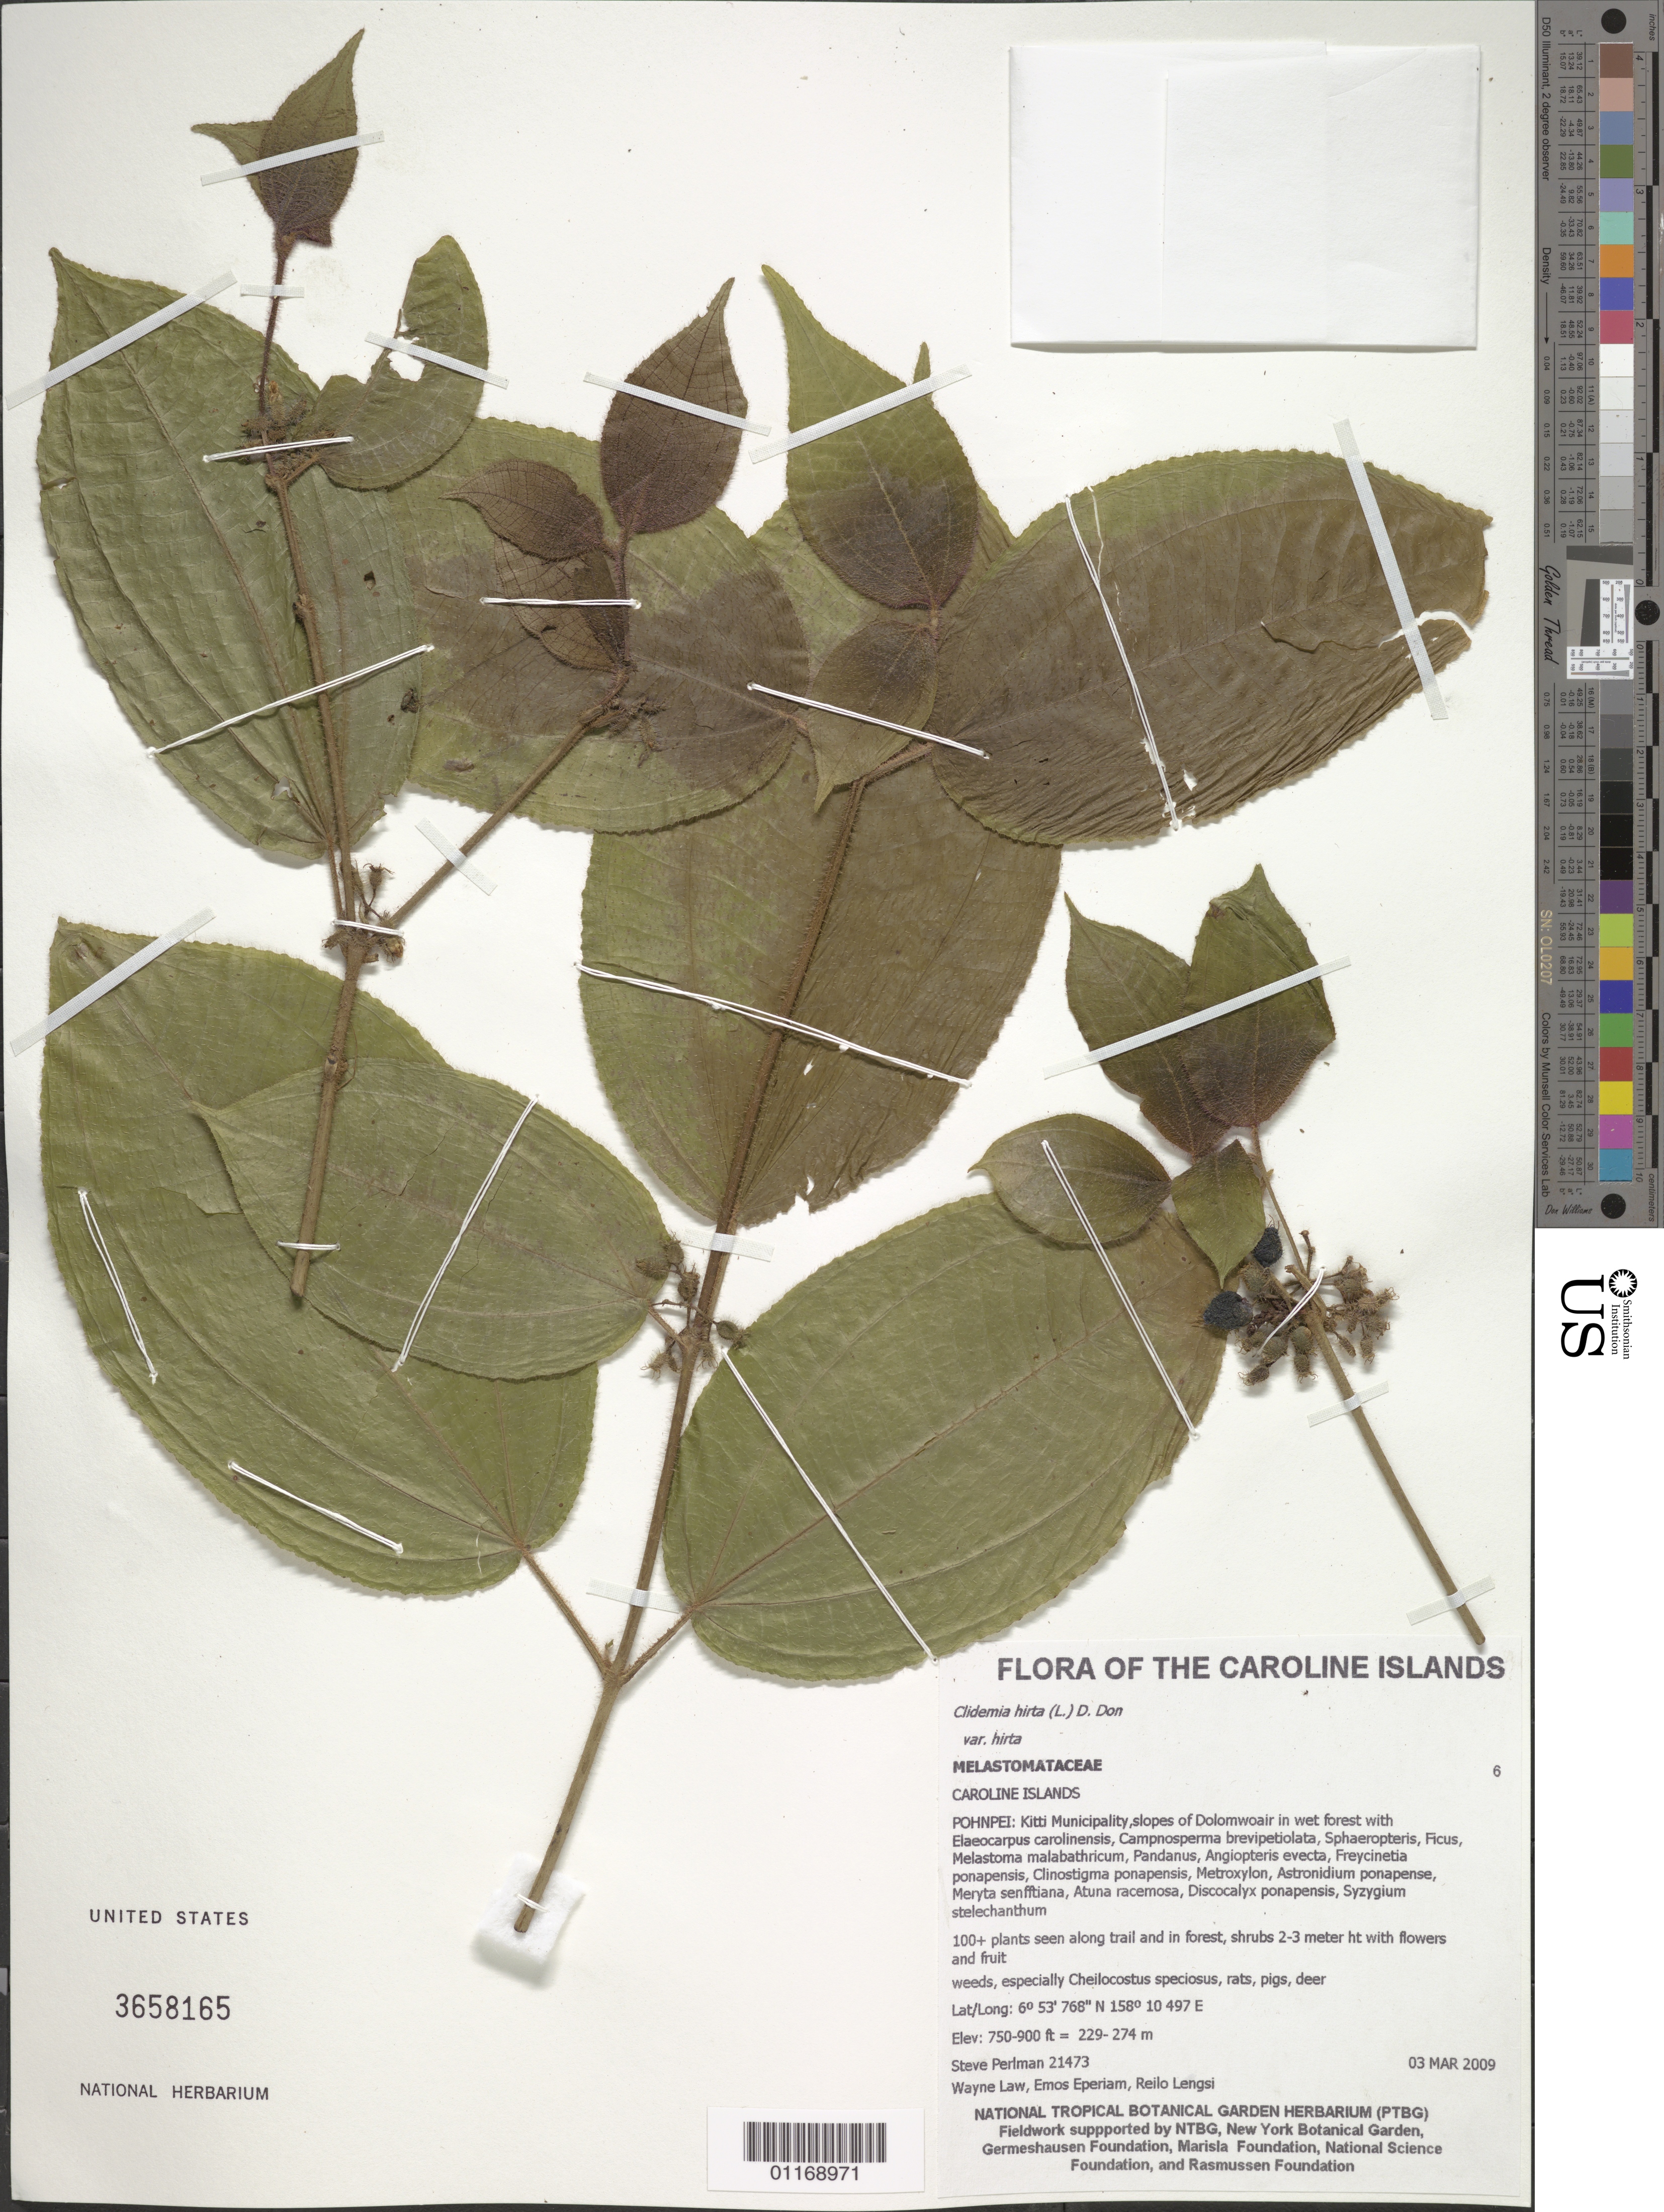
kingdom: Plantae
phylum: Tracheophyta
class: Magnoliopsida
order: Myrtales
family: Melastomataceae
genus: Miconia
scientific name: Miconia crenata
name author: (Vahl) Michelang.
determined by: Wagner, W. L., (BOT), Smithsonian Institution - National Museum of Natural History (UNITED STATES)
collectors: S. P. Perlman, P. Eperiam, W. Law & R. Lengsi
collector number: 21473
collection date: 2009-03-03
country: Micronesia, Federated States of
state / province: Pohnpei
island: Pohnpei [Ponape]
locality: Kitti Municipality, slopes of Dolomwoair.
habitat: Wet forest.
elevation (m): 229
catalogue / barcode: US 3658165